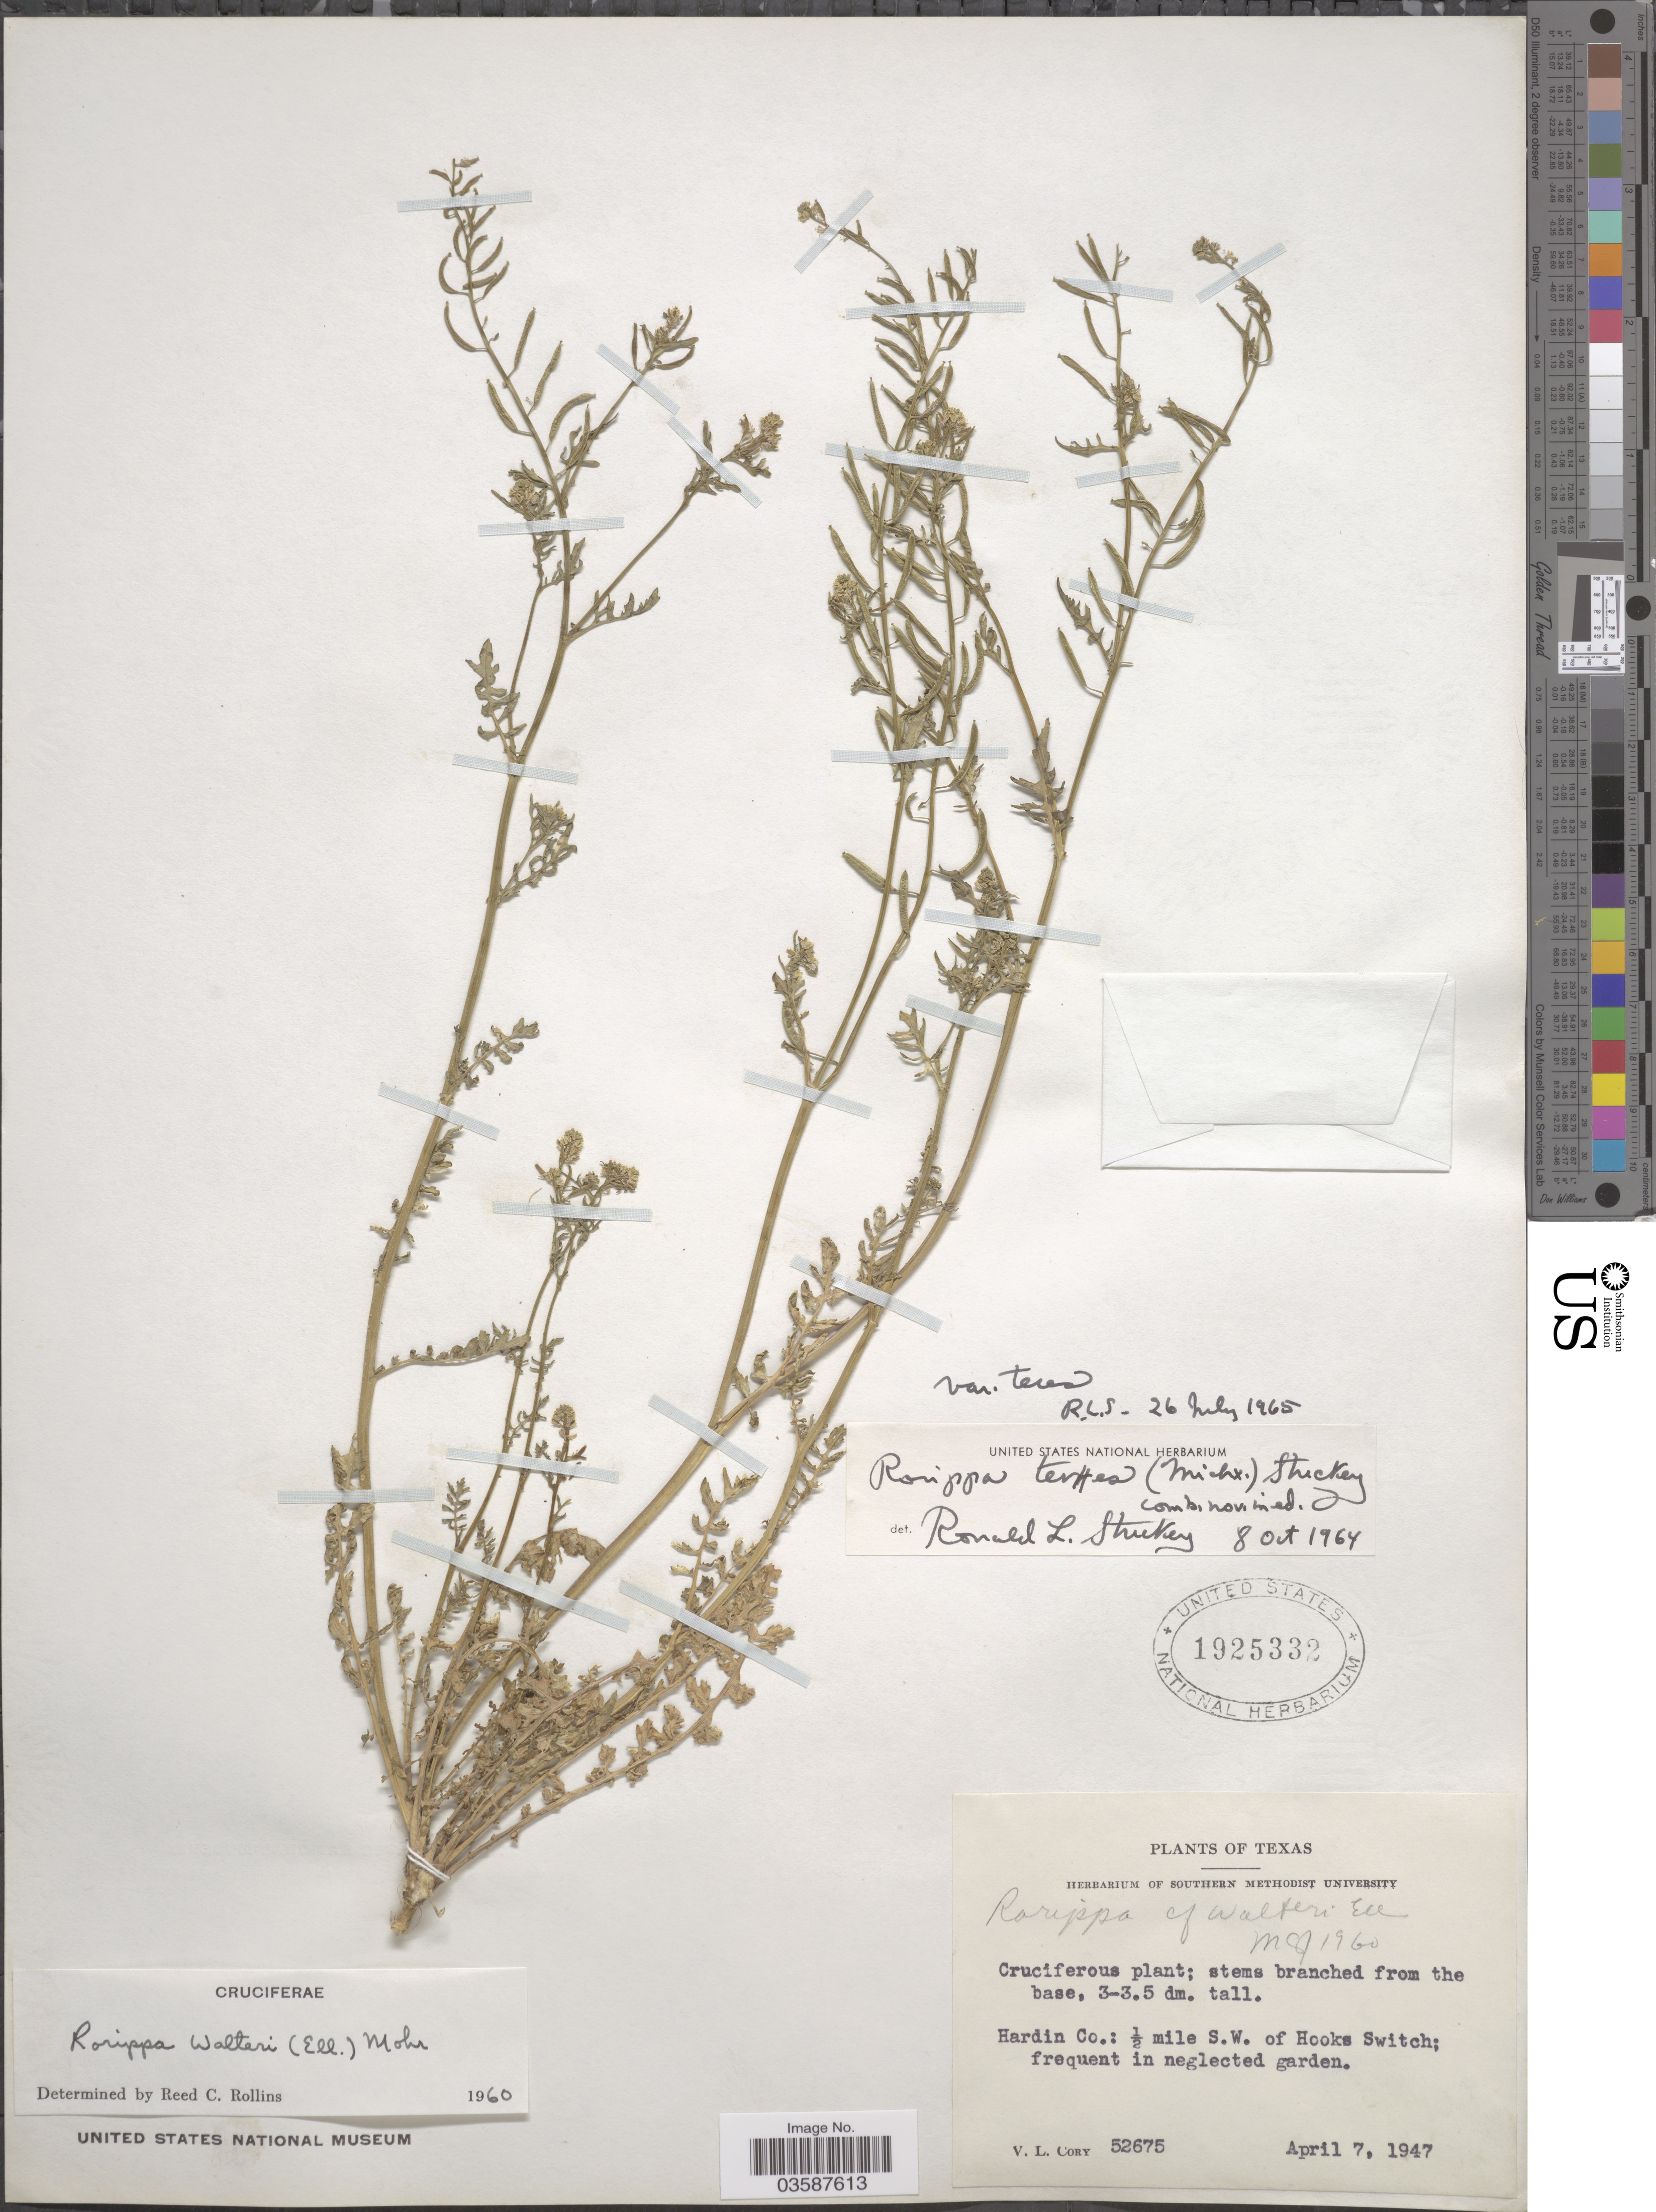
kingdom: Plantae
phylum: Tracheophyta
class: Magnoliopsida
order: Brassicales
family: Brassicaceae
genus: Rorippa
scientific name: Rorippa teres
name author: (Michx.) Stuckey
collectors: V. Cory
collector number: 52675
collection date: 1947-04-07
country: United States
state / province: Texas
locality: Hardin Co.: ½ mile S.W. of Hooks Switch.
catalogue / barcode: US 1925332